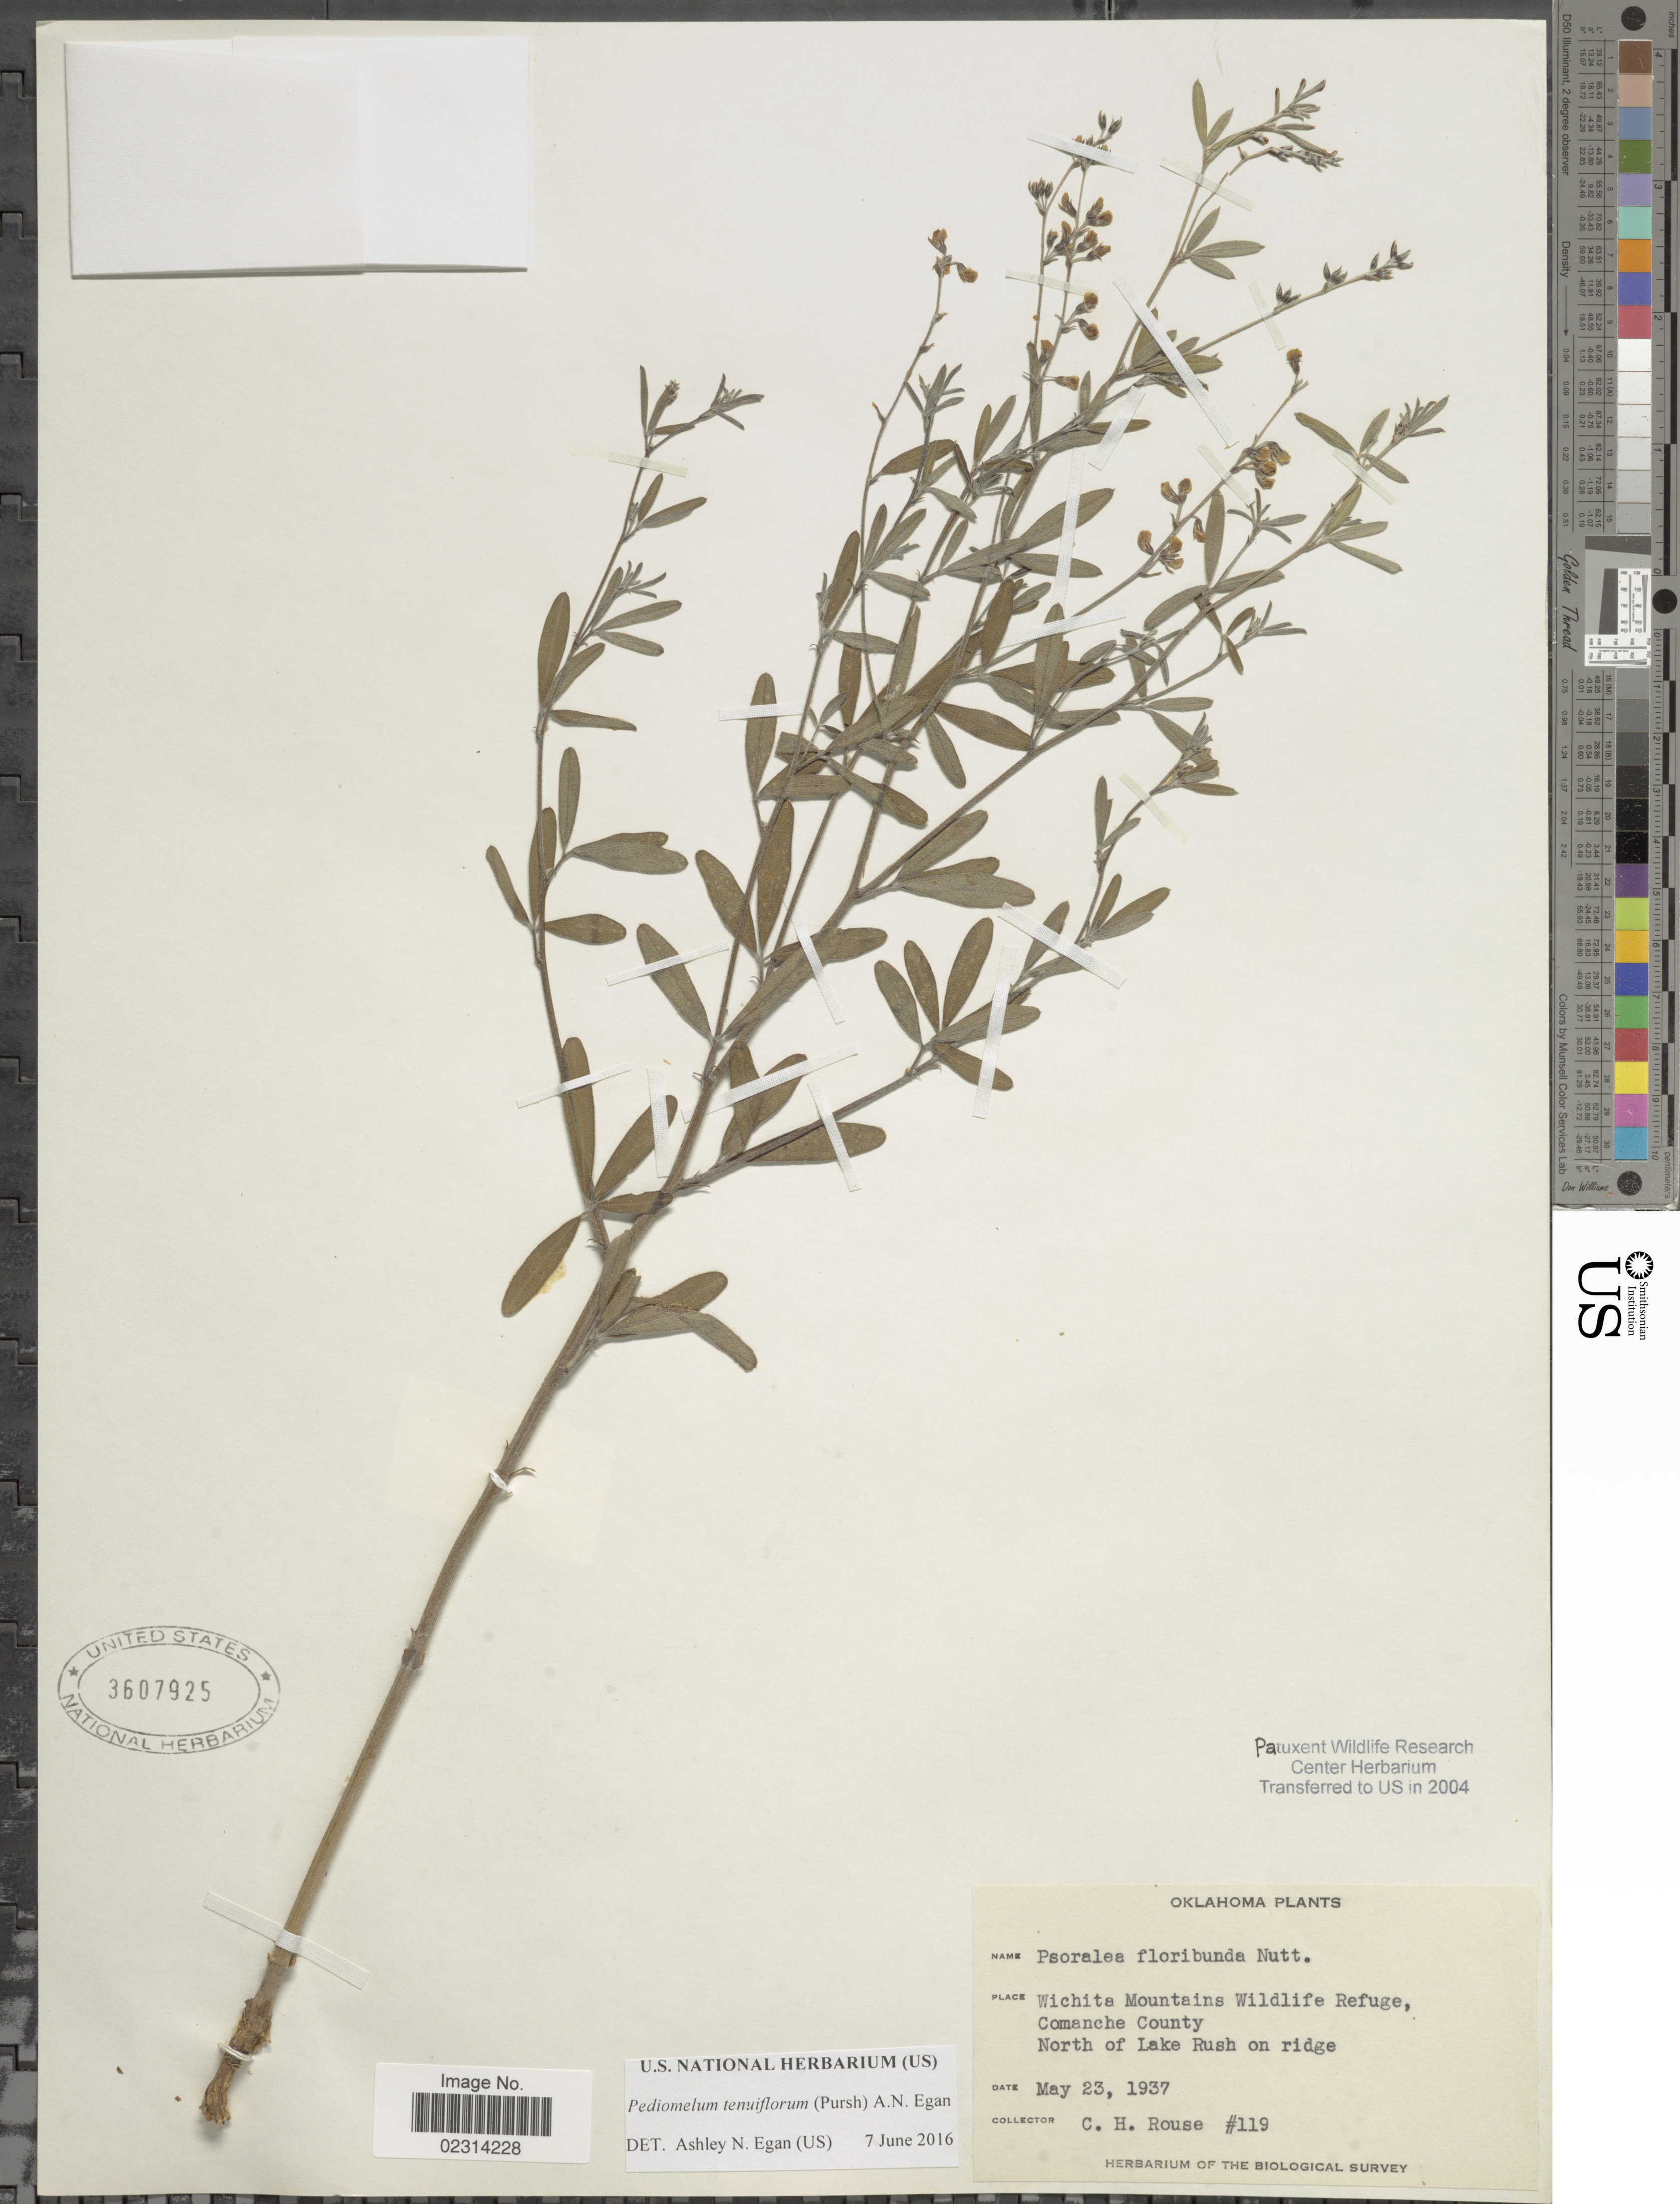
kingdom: Plantae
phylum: Tracheophyta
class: Magnoliopsida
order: Fabales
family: Fabaceae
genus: Psoralidium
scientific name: Psoralidium tenuiflorum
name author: (Pursh) Rydb.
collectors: C. Rouse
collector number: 119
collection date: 1937-05-23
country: United States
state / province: Oklahoma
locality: Wichita Mountains Wildlife Refuge, Comanche County. North of Lake Rush on ridge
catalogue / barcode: US 3607925